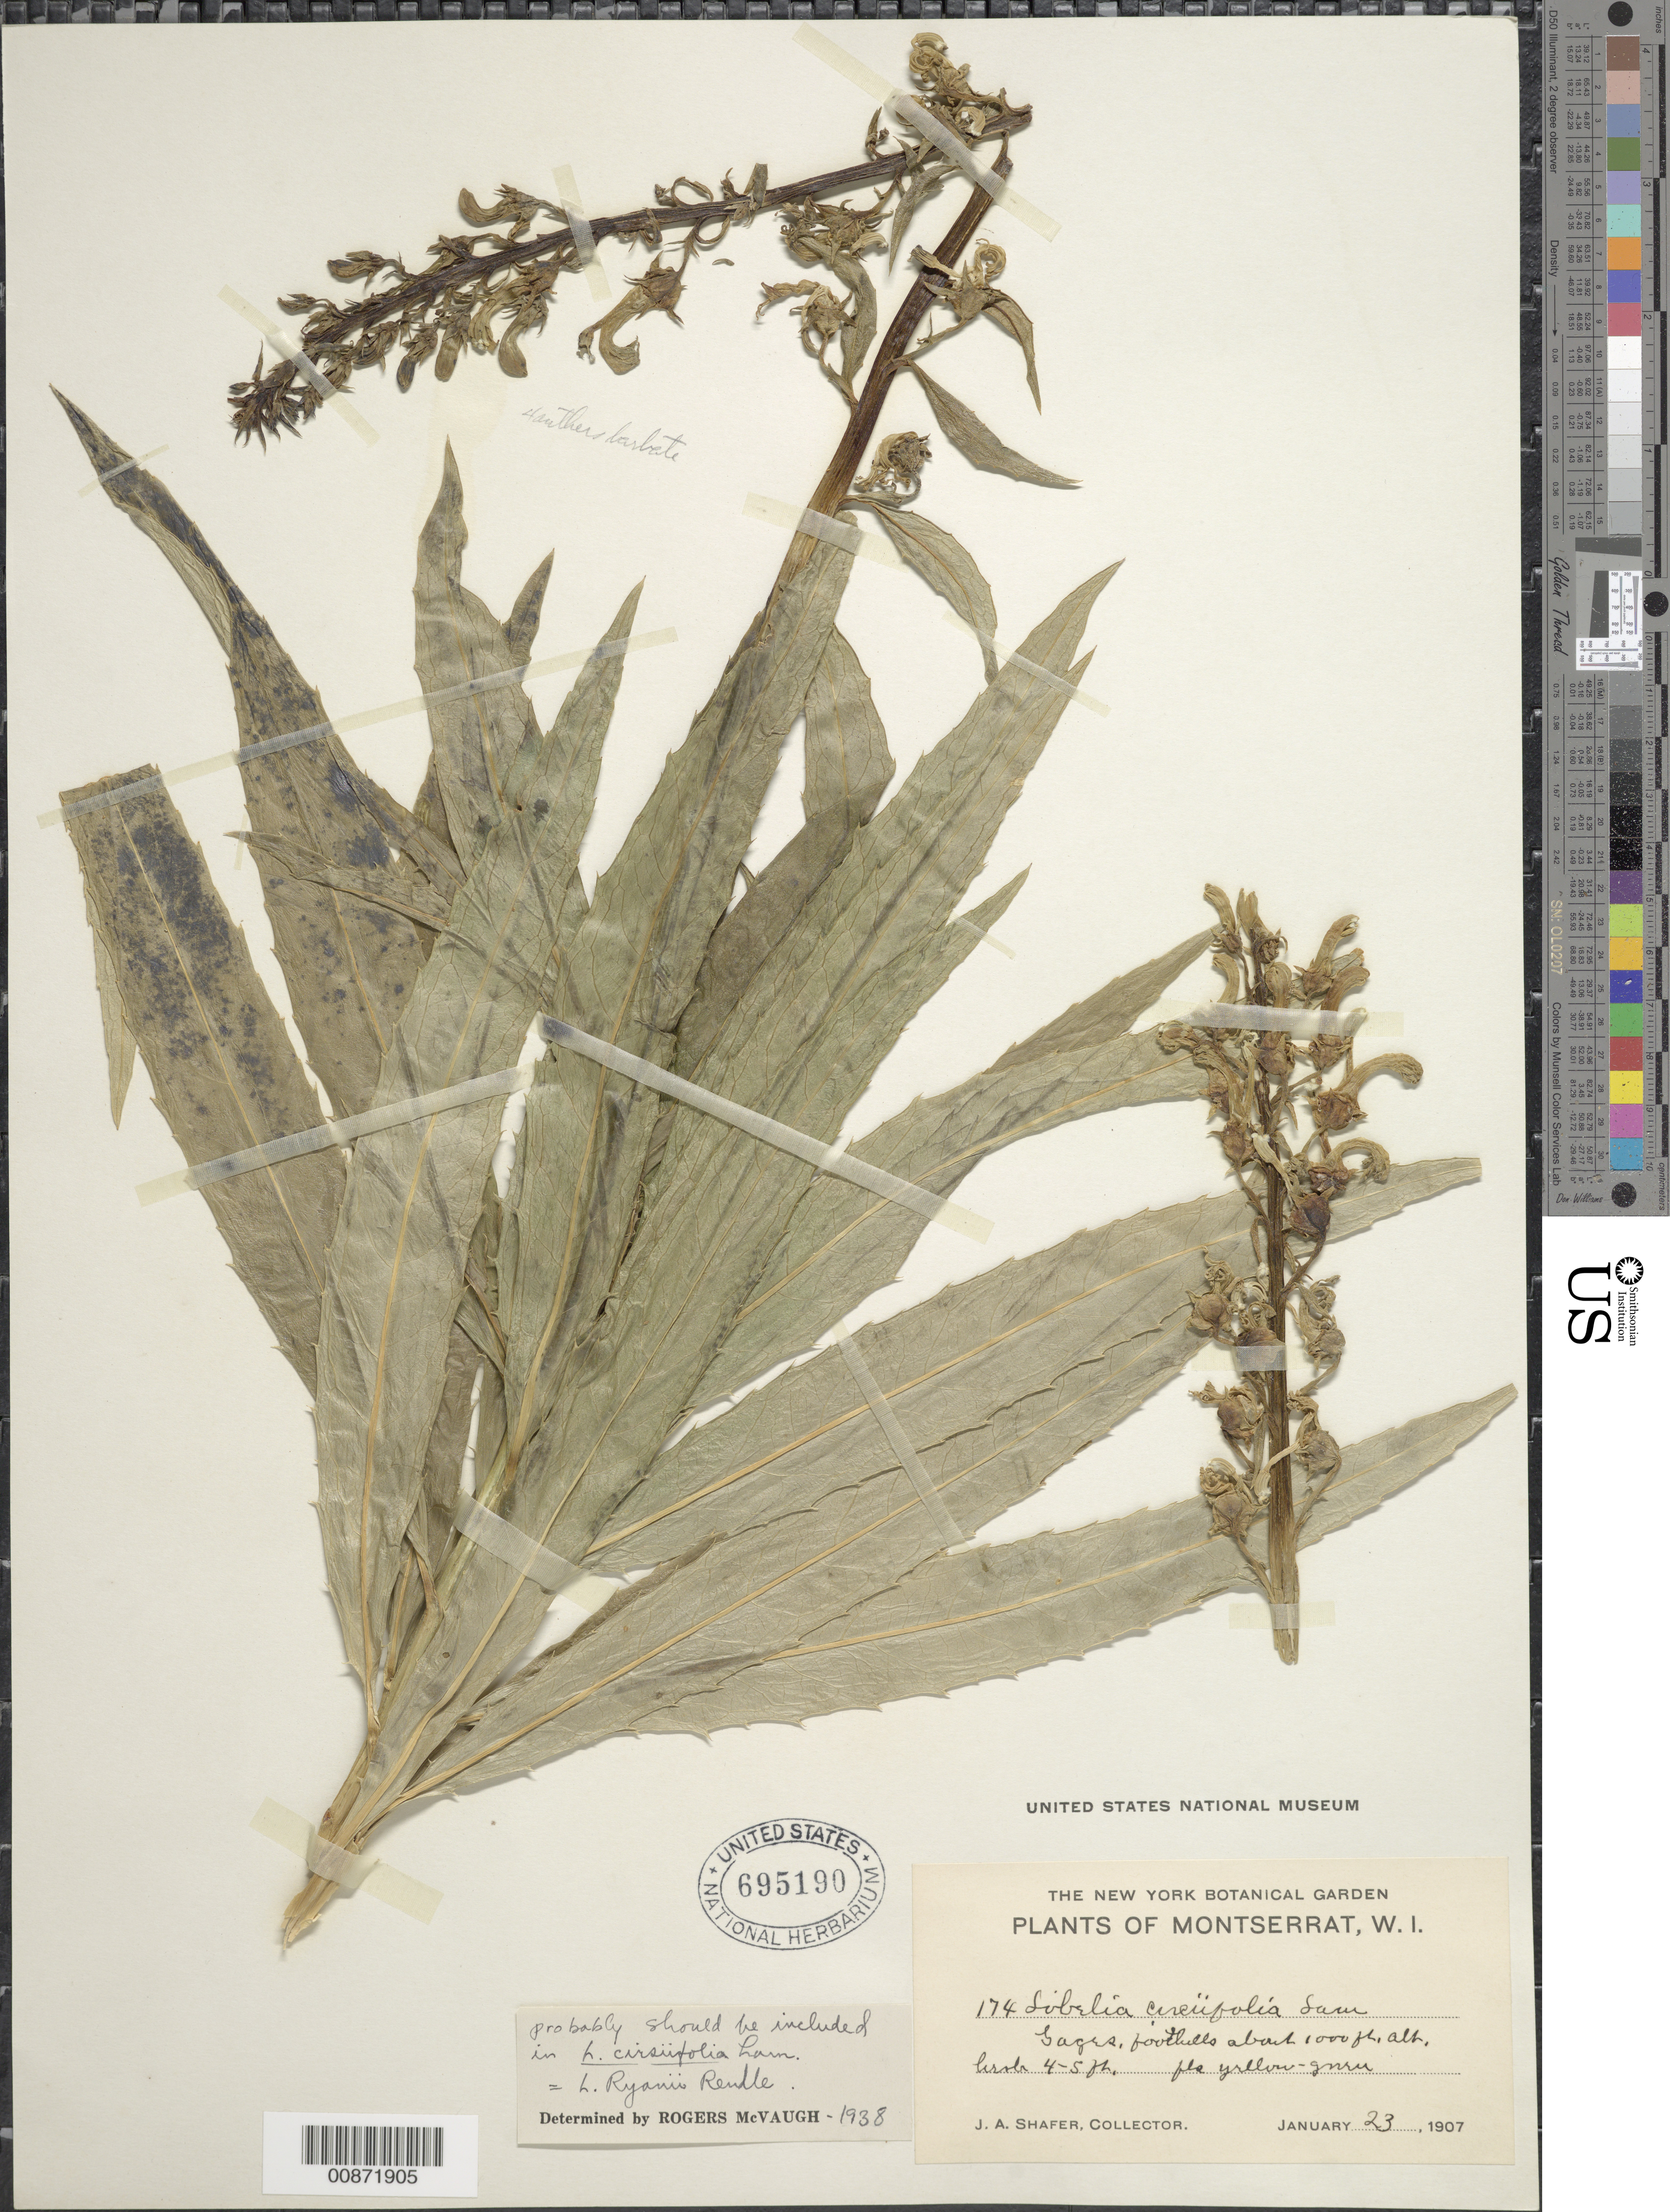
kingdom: Plantae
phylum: Tracheophyta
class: Magnoliopsida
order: Asterales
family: Campanulaceae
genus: Lobelia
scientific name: Lobelia cirsiifolia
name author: Lam.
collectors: J. A. Shafer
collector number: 174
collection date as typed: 23 Jan 1907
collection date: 1907-01-23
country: Montserrat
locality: Gagrs, foothills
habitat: Foothills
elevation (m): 305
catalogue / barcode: US 695190